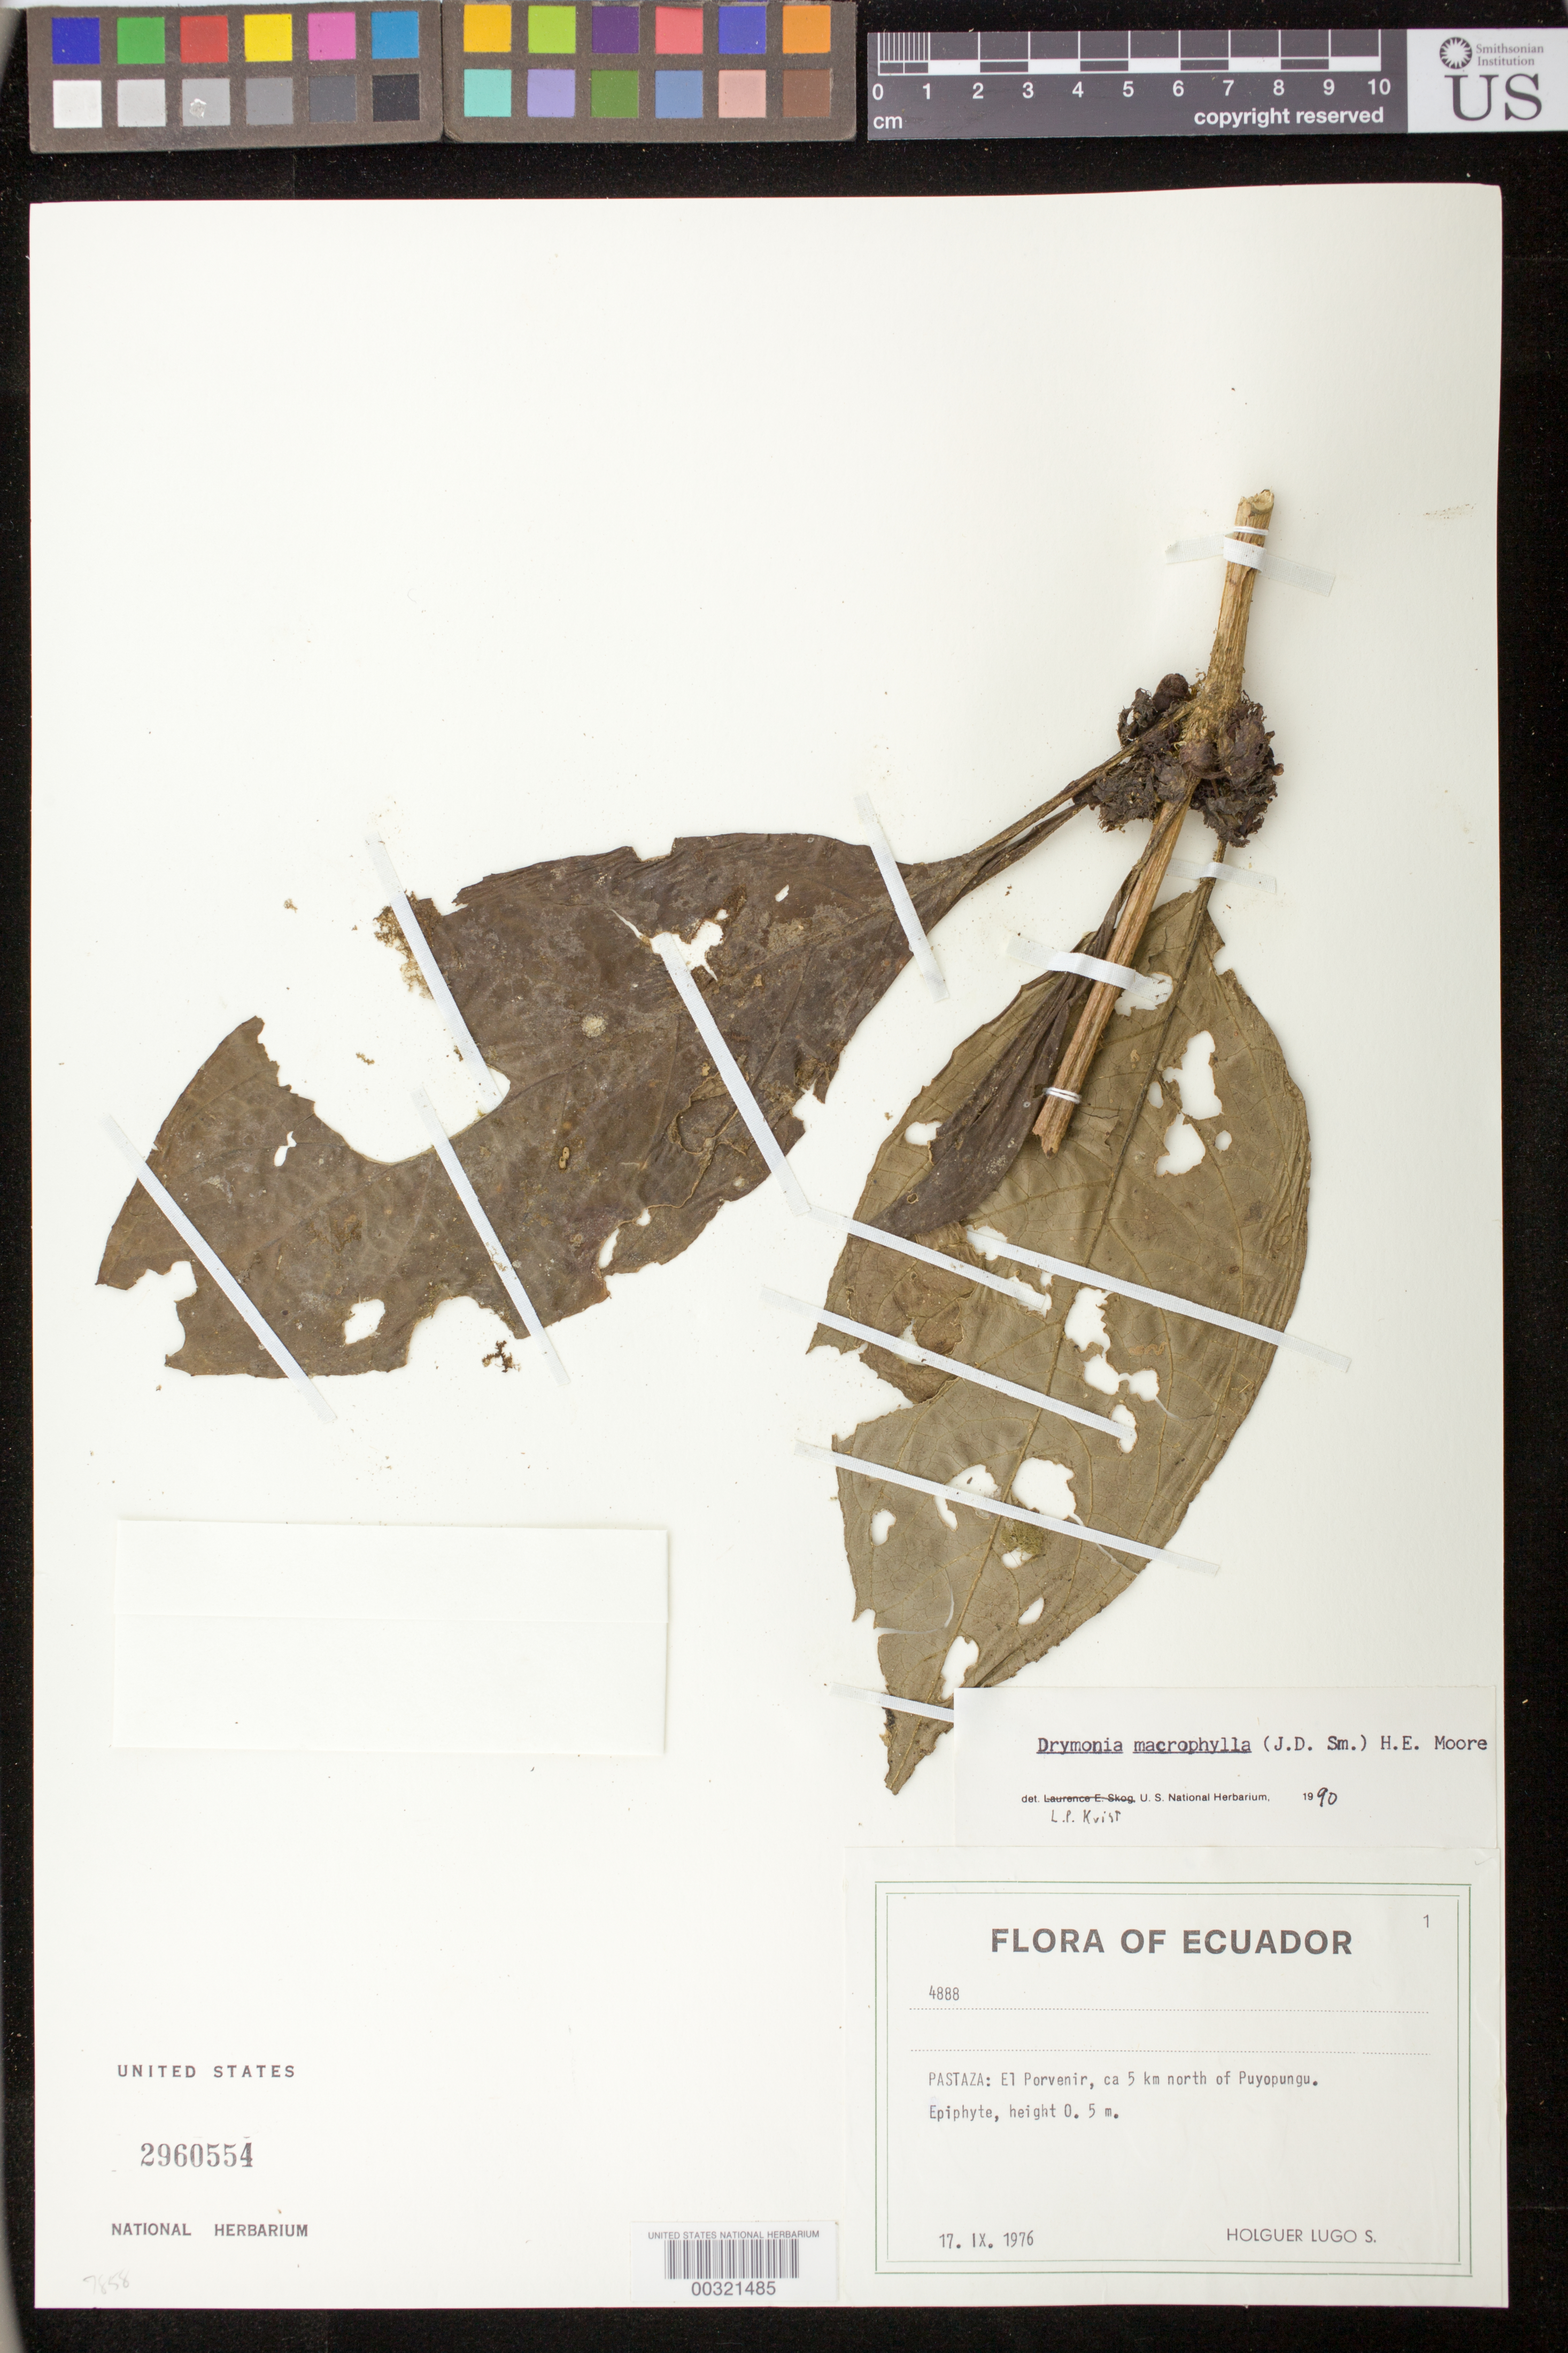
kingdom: Plantae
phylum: Tracheophyta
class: Magnoliopsida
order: Lamiales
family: Gesneriaceae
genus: Drymonia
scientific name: Drymonia macrophylla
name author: (Oerst.) H.E. Moore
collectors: H. Lugo S.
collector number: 4888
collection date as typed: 17 Sep 1976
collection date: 1976-09-17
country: Ecuador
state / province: Pastaza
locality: El Porvenir, ca 5 km N of Puyopungu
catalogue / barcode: US 2960554